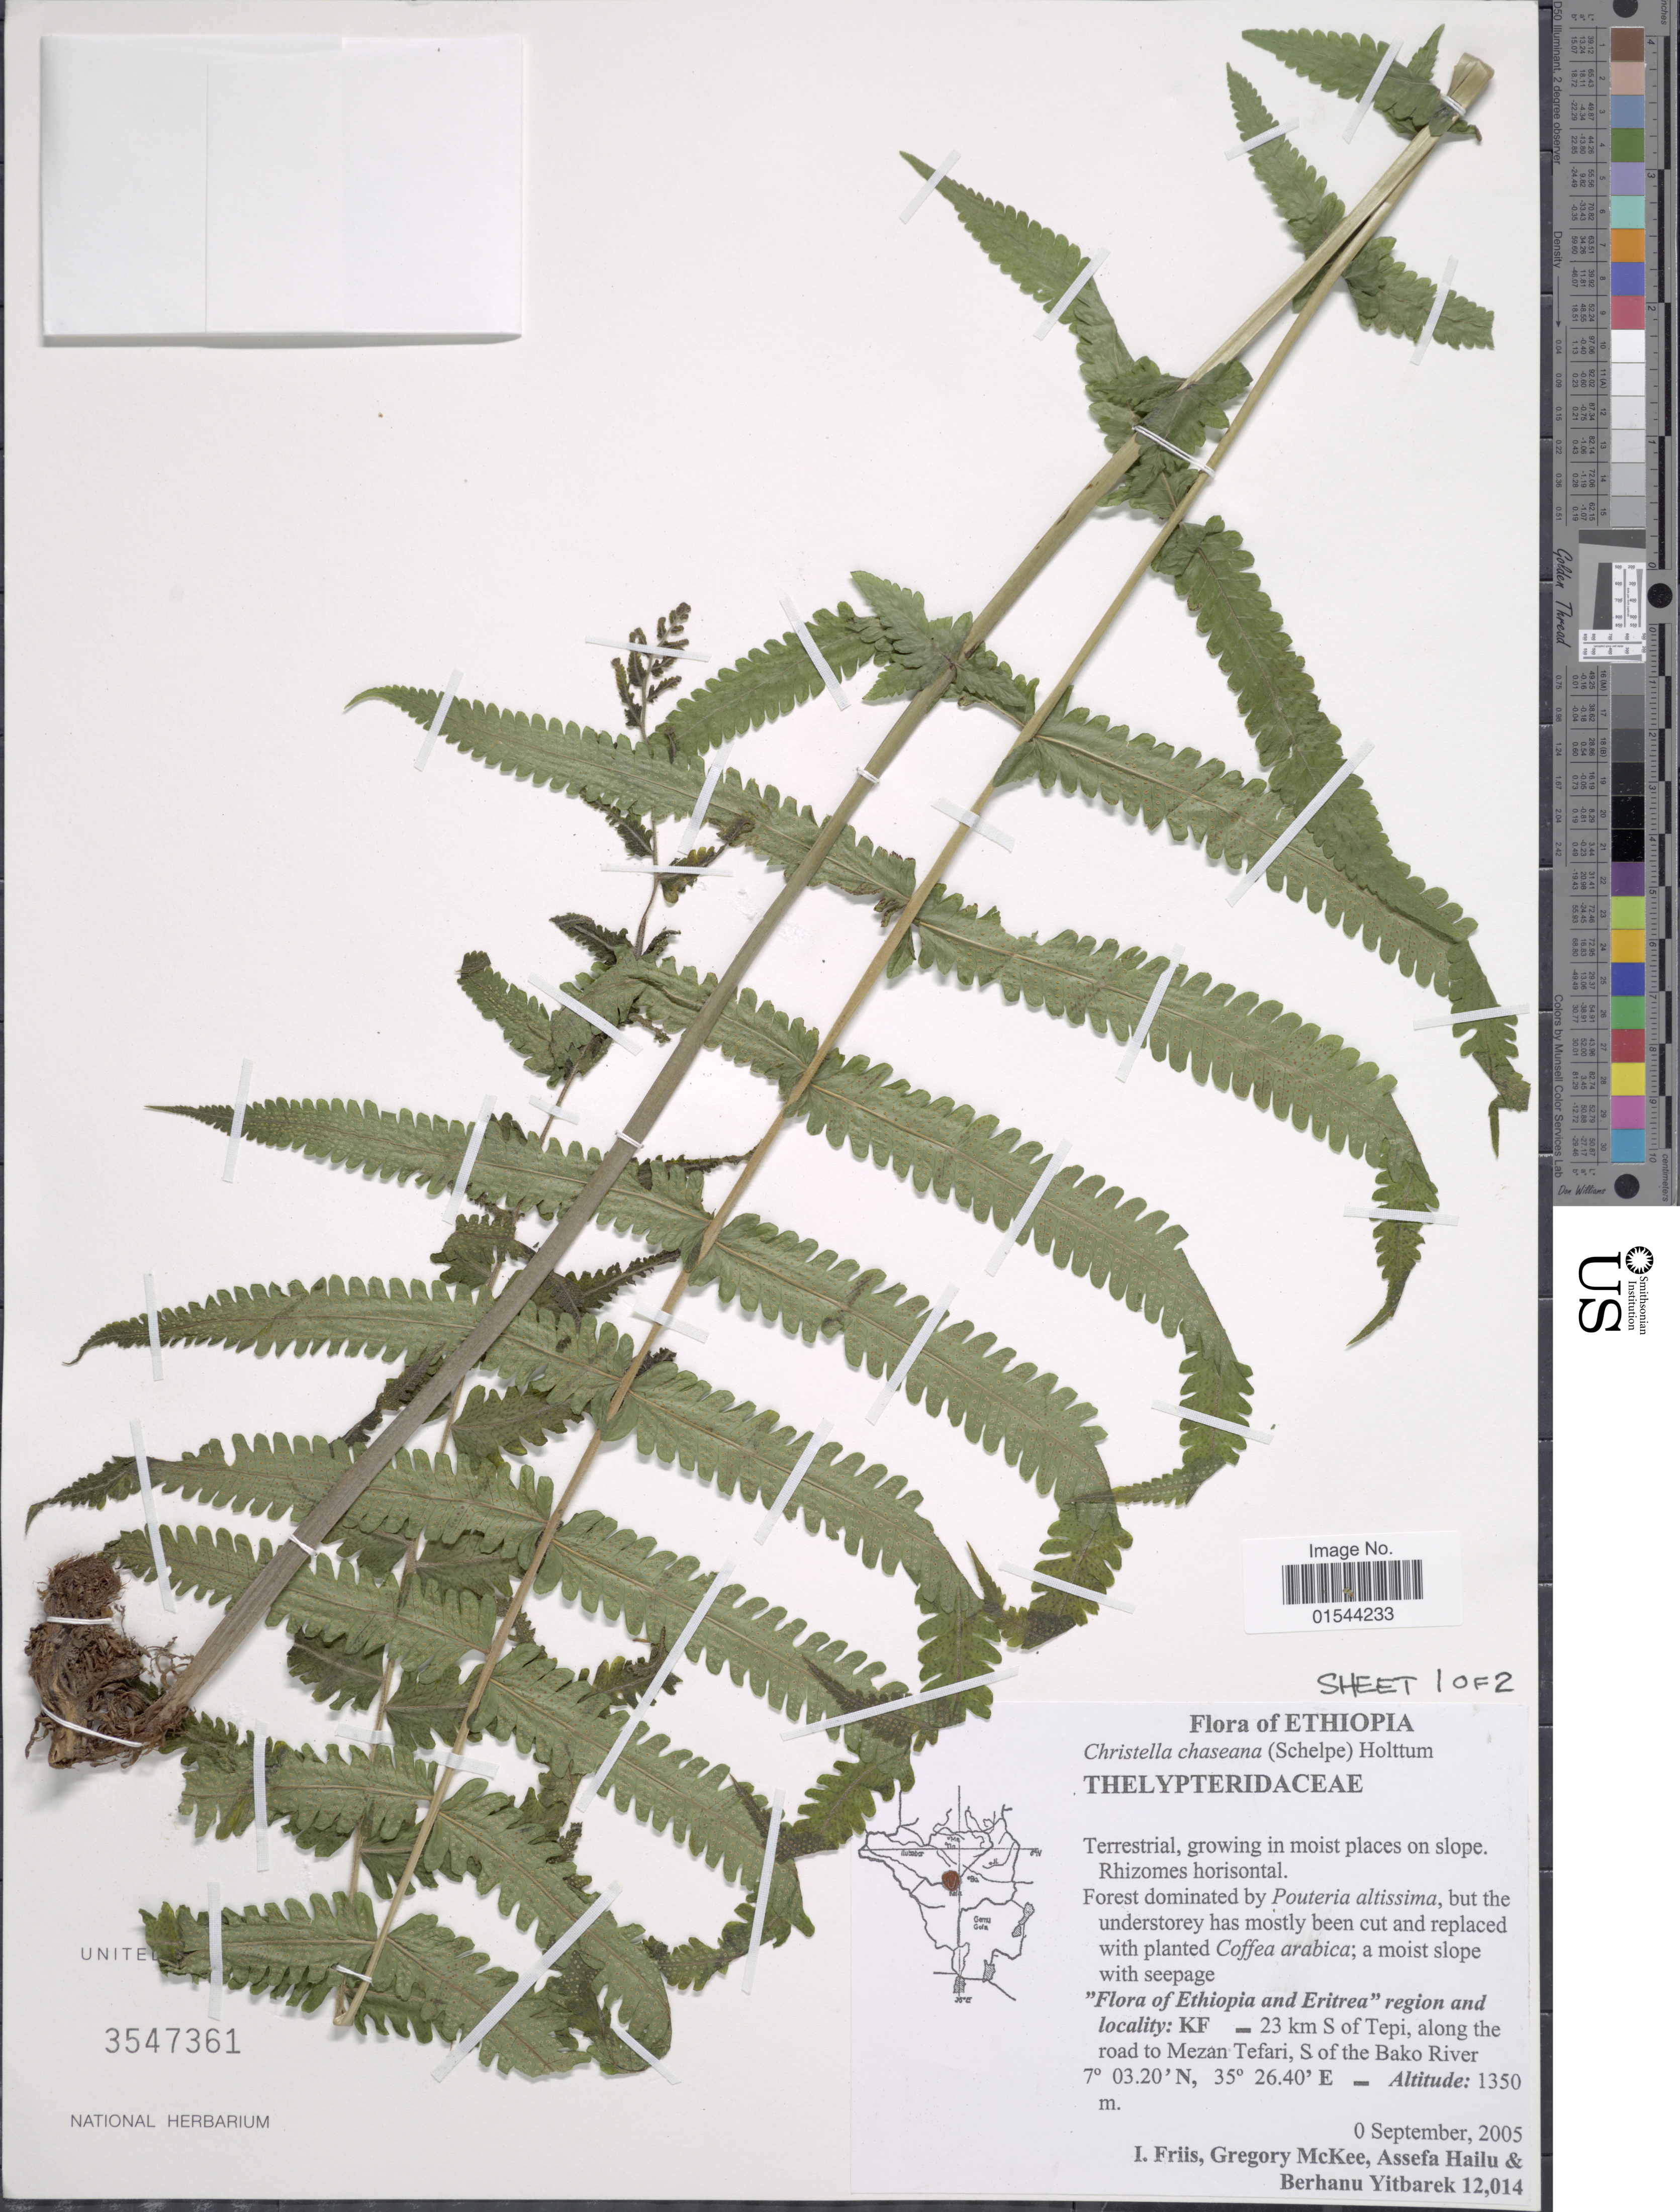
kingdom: Plantae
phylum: Tracheophyta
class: Polypodiopsida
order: Polypodiales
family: Thelypteridaceae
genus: Christella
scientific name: Christella chaseana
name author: (Schelpe) Holttum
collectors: I. Friis, G. S. McKee, A. Hailu & B. Yitbarek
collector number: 12014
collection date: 2005-09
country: Ethiopia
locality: Ethiopia and Eritrea, KF _ 23 km S of Tepi, along the road to Mezan Tefari, S of the Bako River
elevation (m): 1350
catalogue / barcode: US 3547361